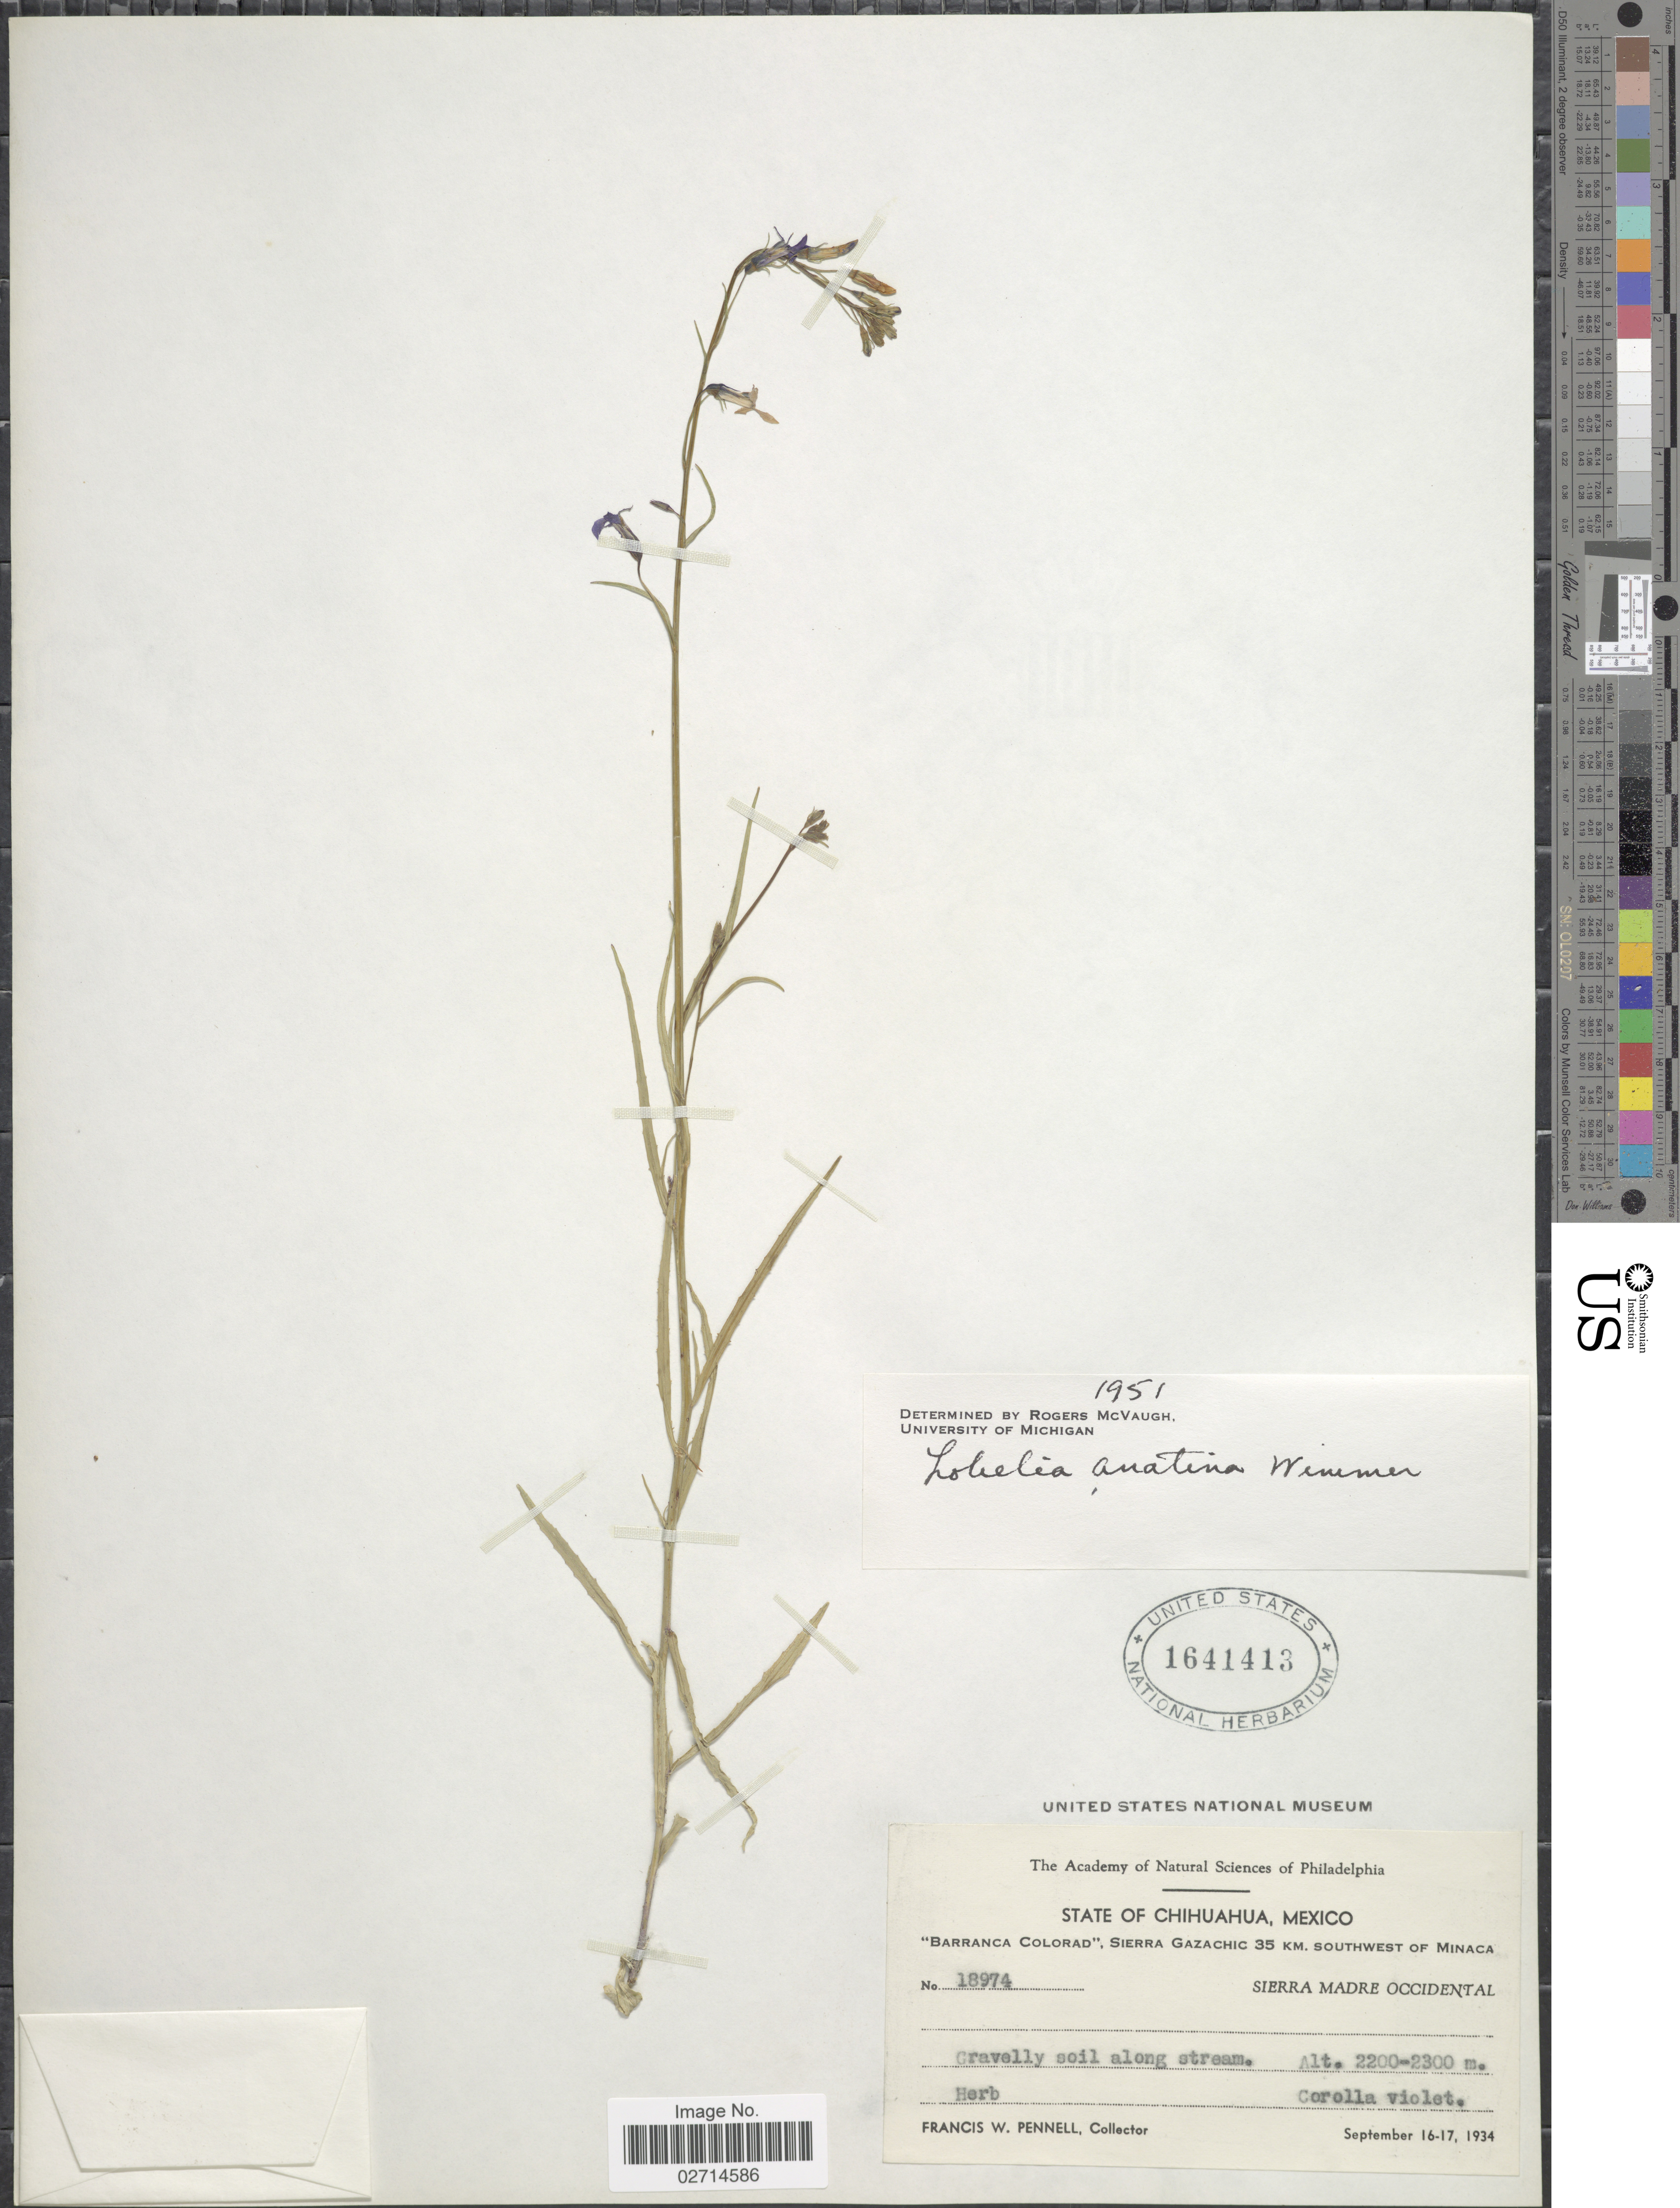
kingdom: Plantae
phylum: Tracheophyta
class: Magnoliopsida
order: Asterales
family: Campanulaceae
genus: Lobelia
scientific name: Lobelia anatina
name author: E. Wimm.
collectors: F. W. Pennell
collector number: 18974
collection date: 1934-09-16/1934-09-17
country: Mexico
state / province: Chihuahua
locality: Barranca Colorad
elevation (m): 2200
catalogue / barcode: US 1641413